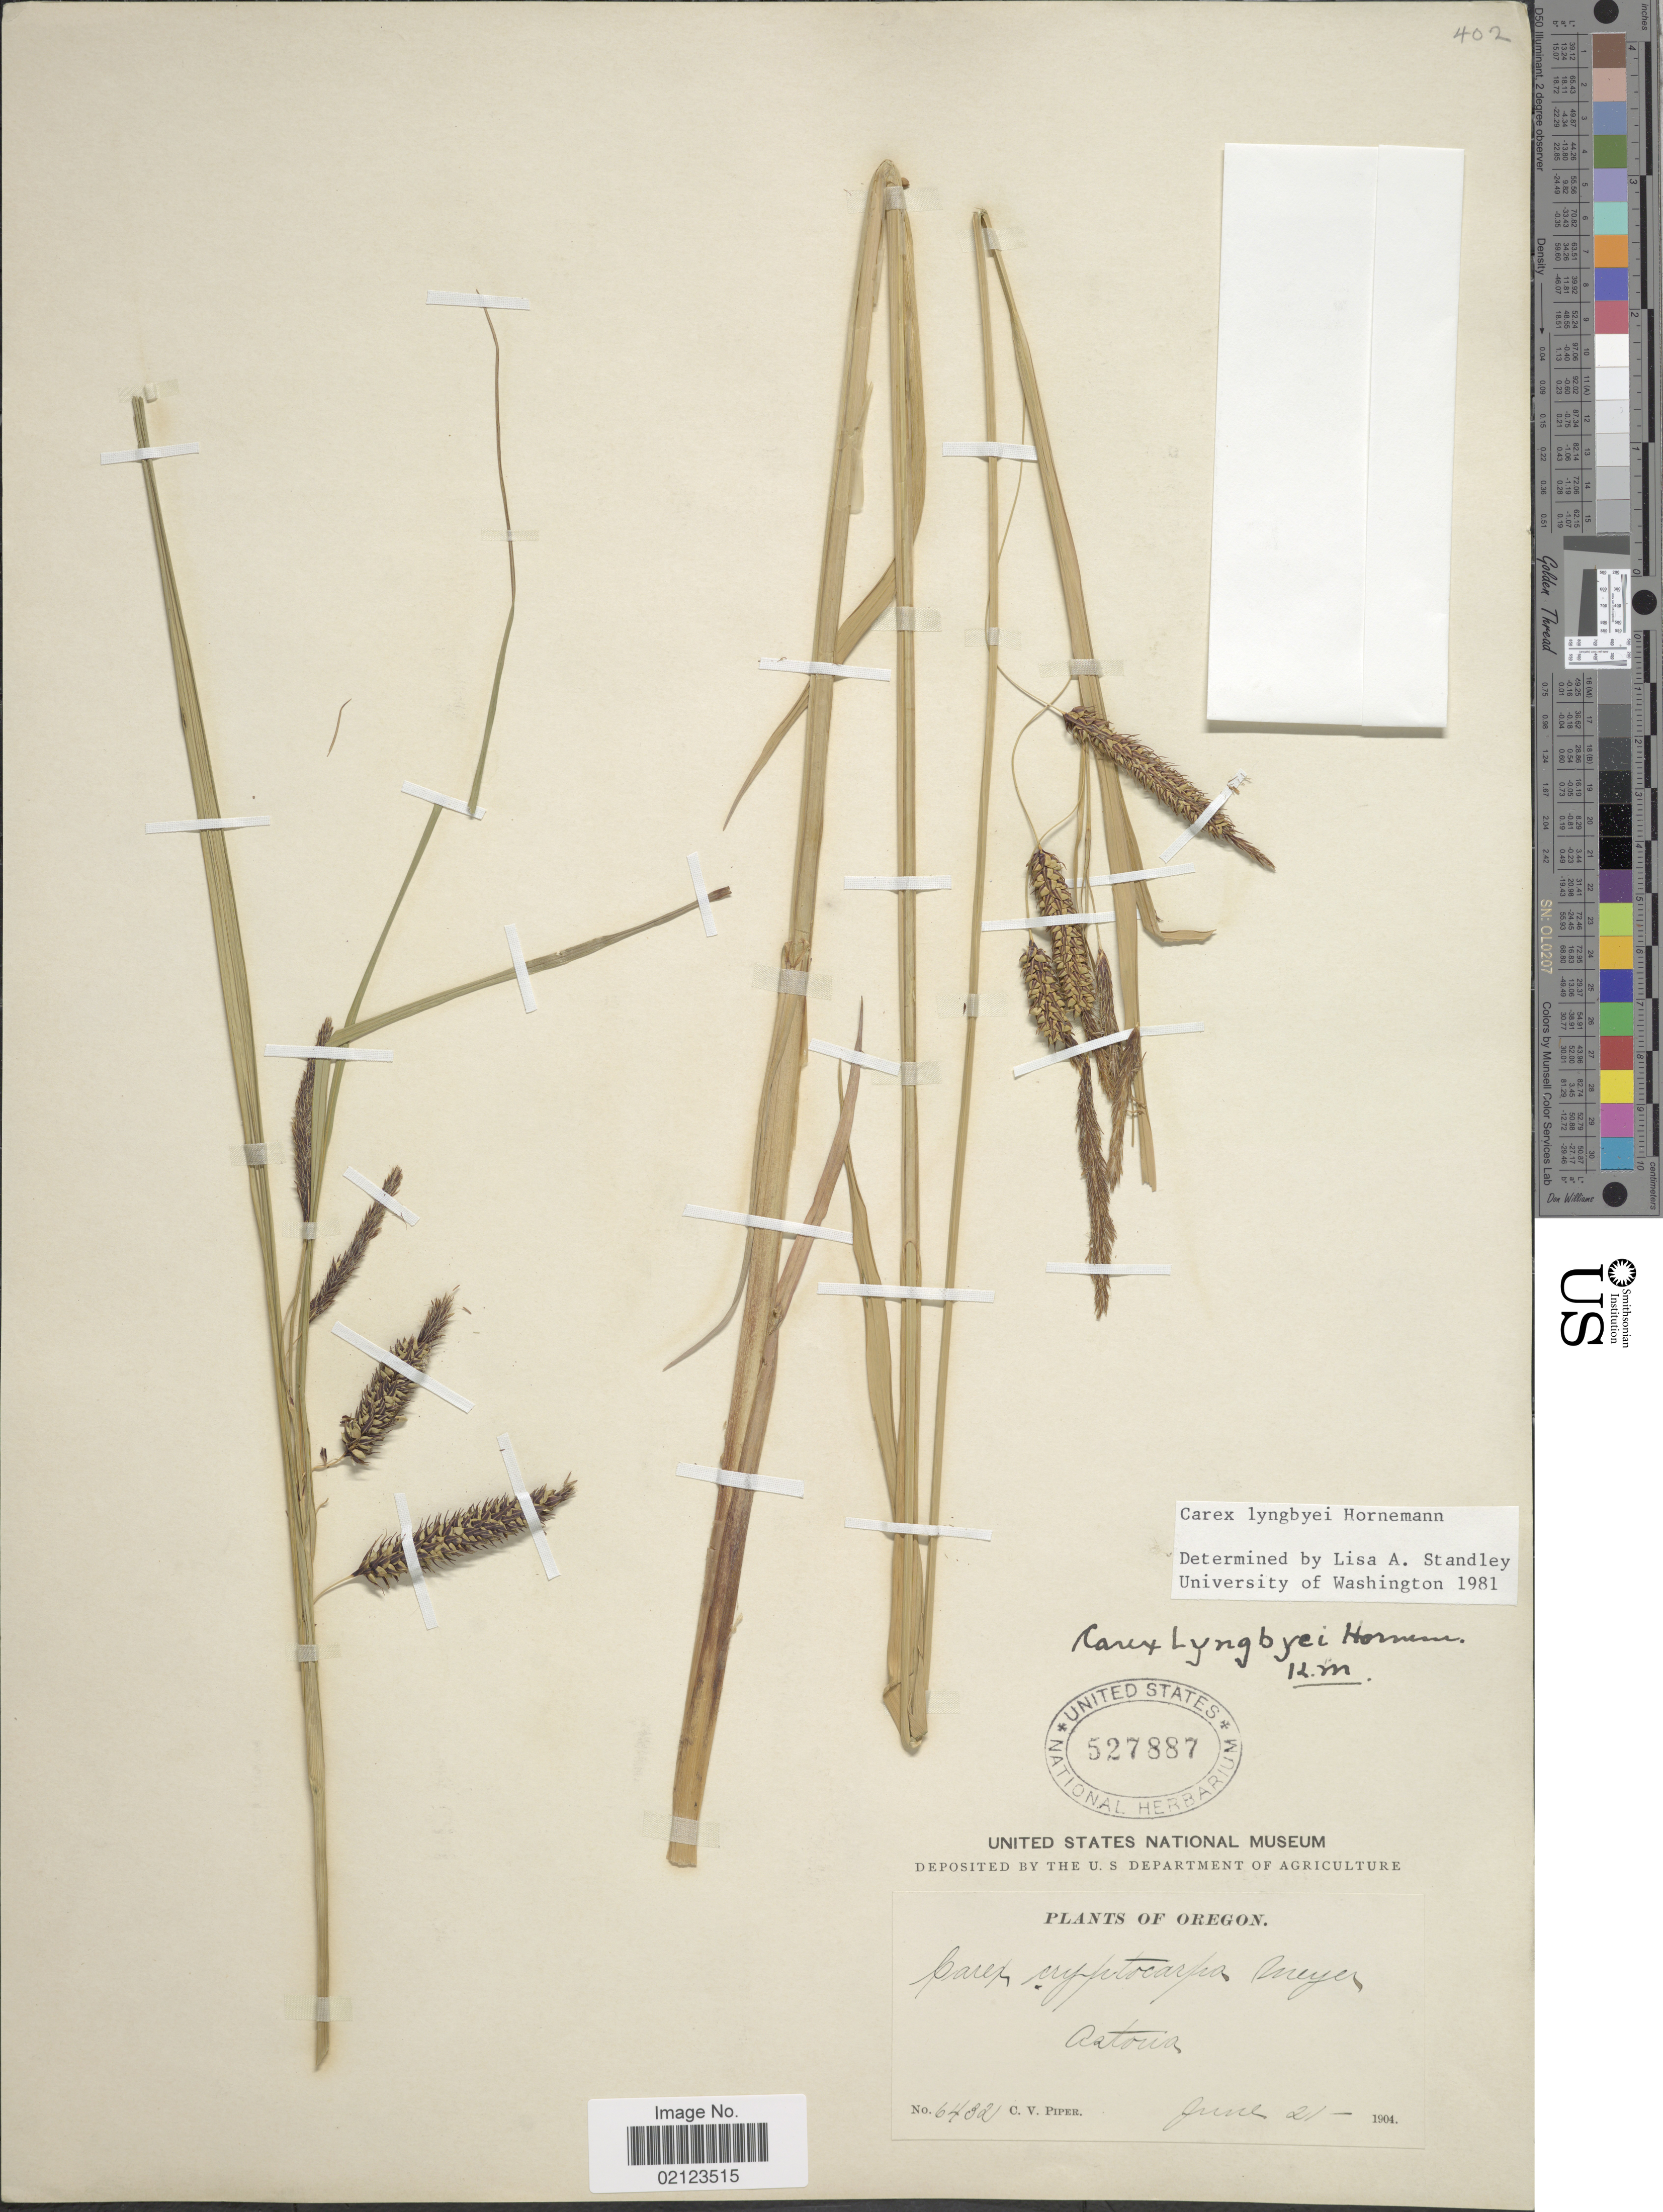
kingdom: Plantae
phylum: Tracheophyta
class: Liliopsida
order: Poales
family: Cyperaceae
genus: Carex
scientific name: Carex lyngbyei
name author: Hornem.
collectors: C. V. Piper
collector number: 6432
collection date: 1904-06-21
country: United States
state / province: Oregon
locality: Astoria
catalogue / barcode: US 527887